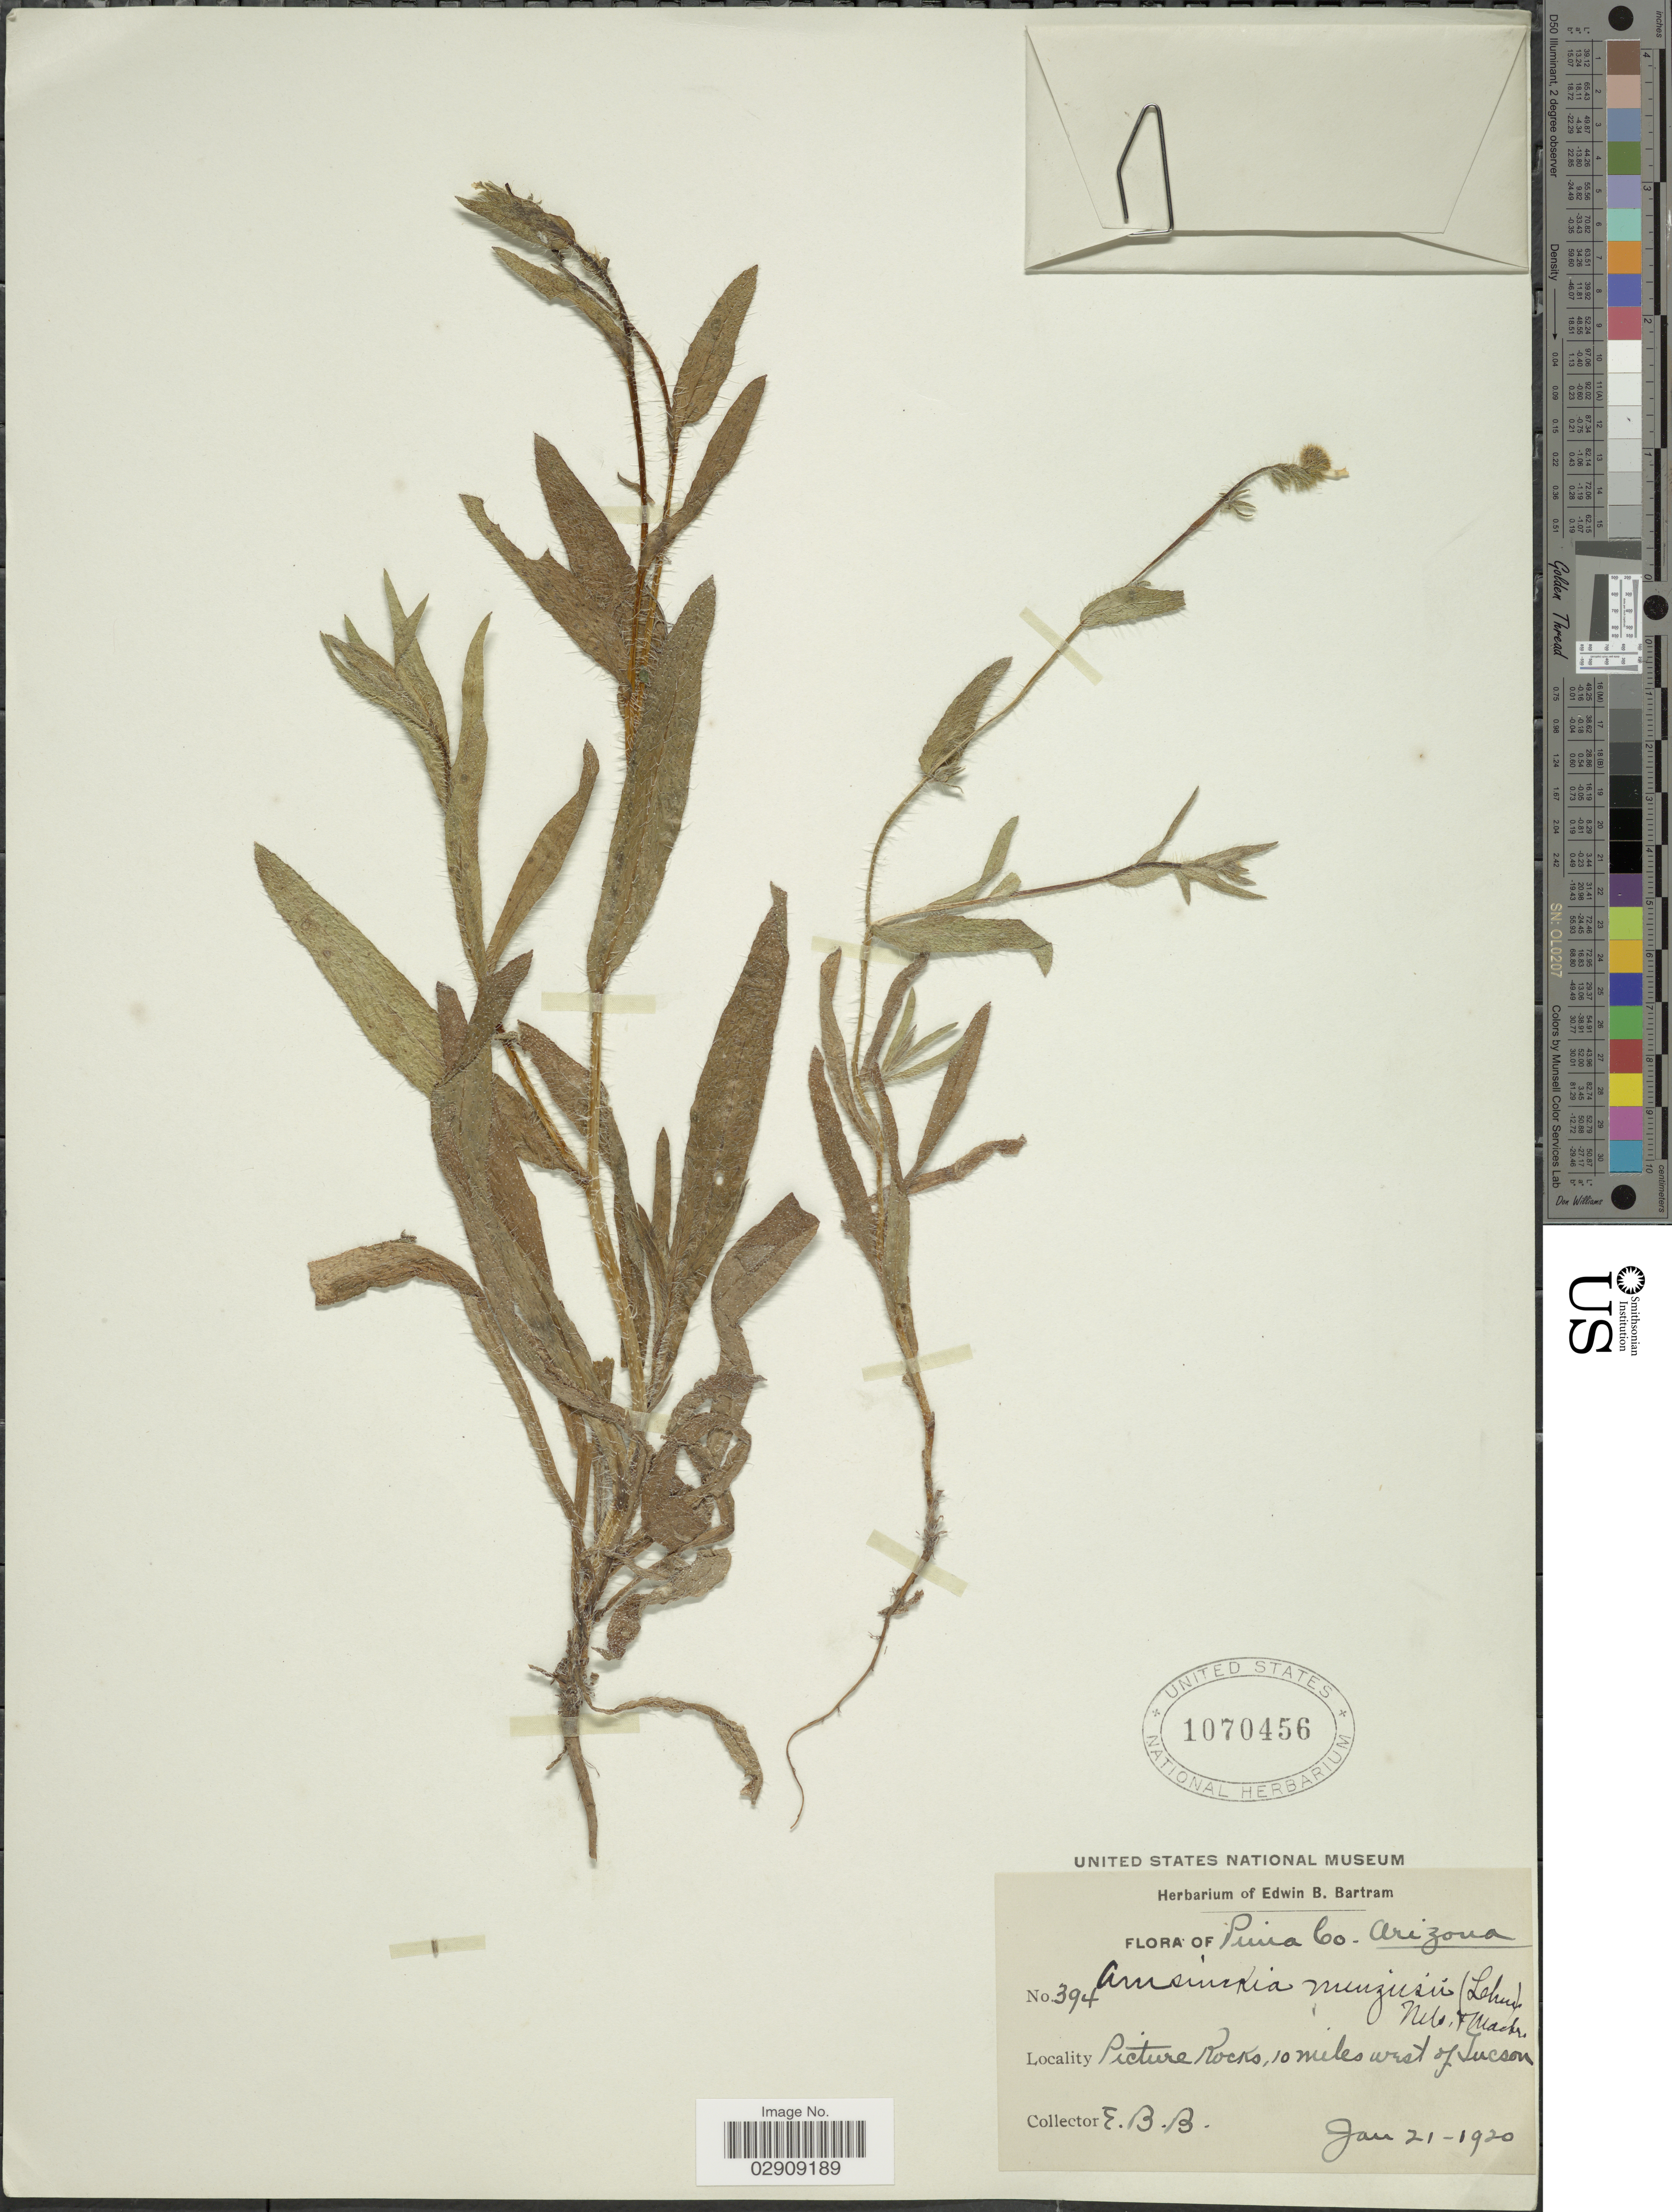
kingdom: Plantae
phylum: Tracheophyta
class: Magnoliopsida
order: Boraginales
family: Boraginaceae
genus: Amsinckia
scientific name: Amsinckia menziesii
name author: A. Nelson & J.F. Macbr.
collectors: E. B. Bartram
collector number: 394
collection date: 1920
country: United States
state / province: Arizona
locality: Pima Co. Picture Rocks, 10 miles west of Tucson.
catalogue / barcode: US 1070456